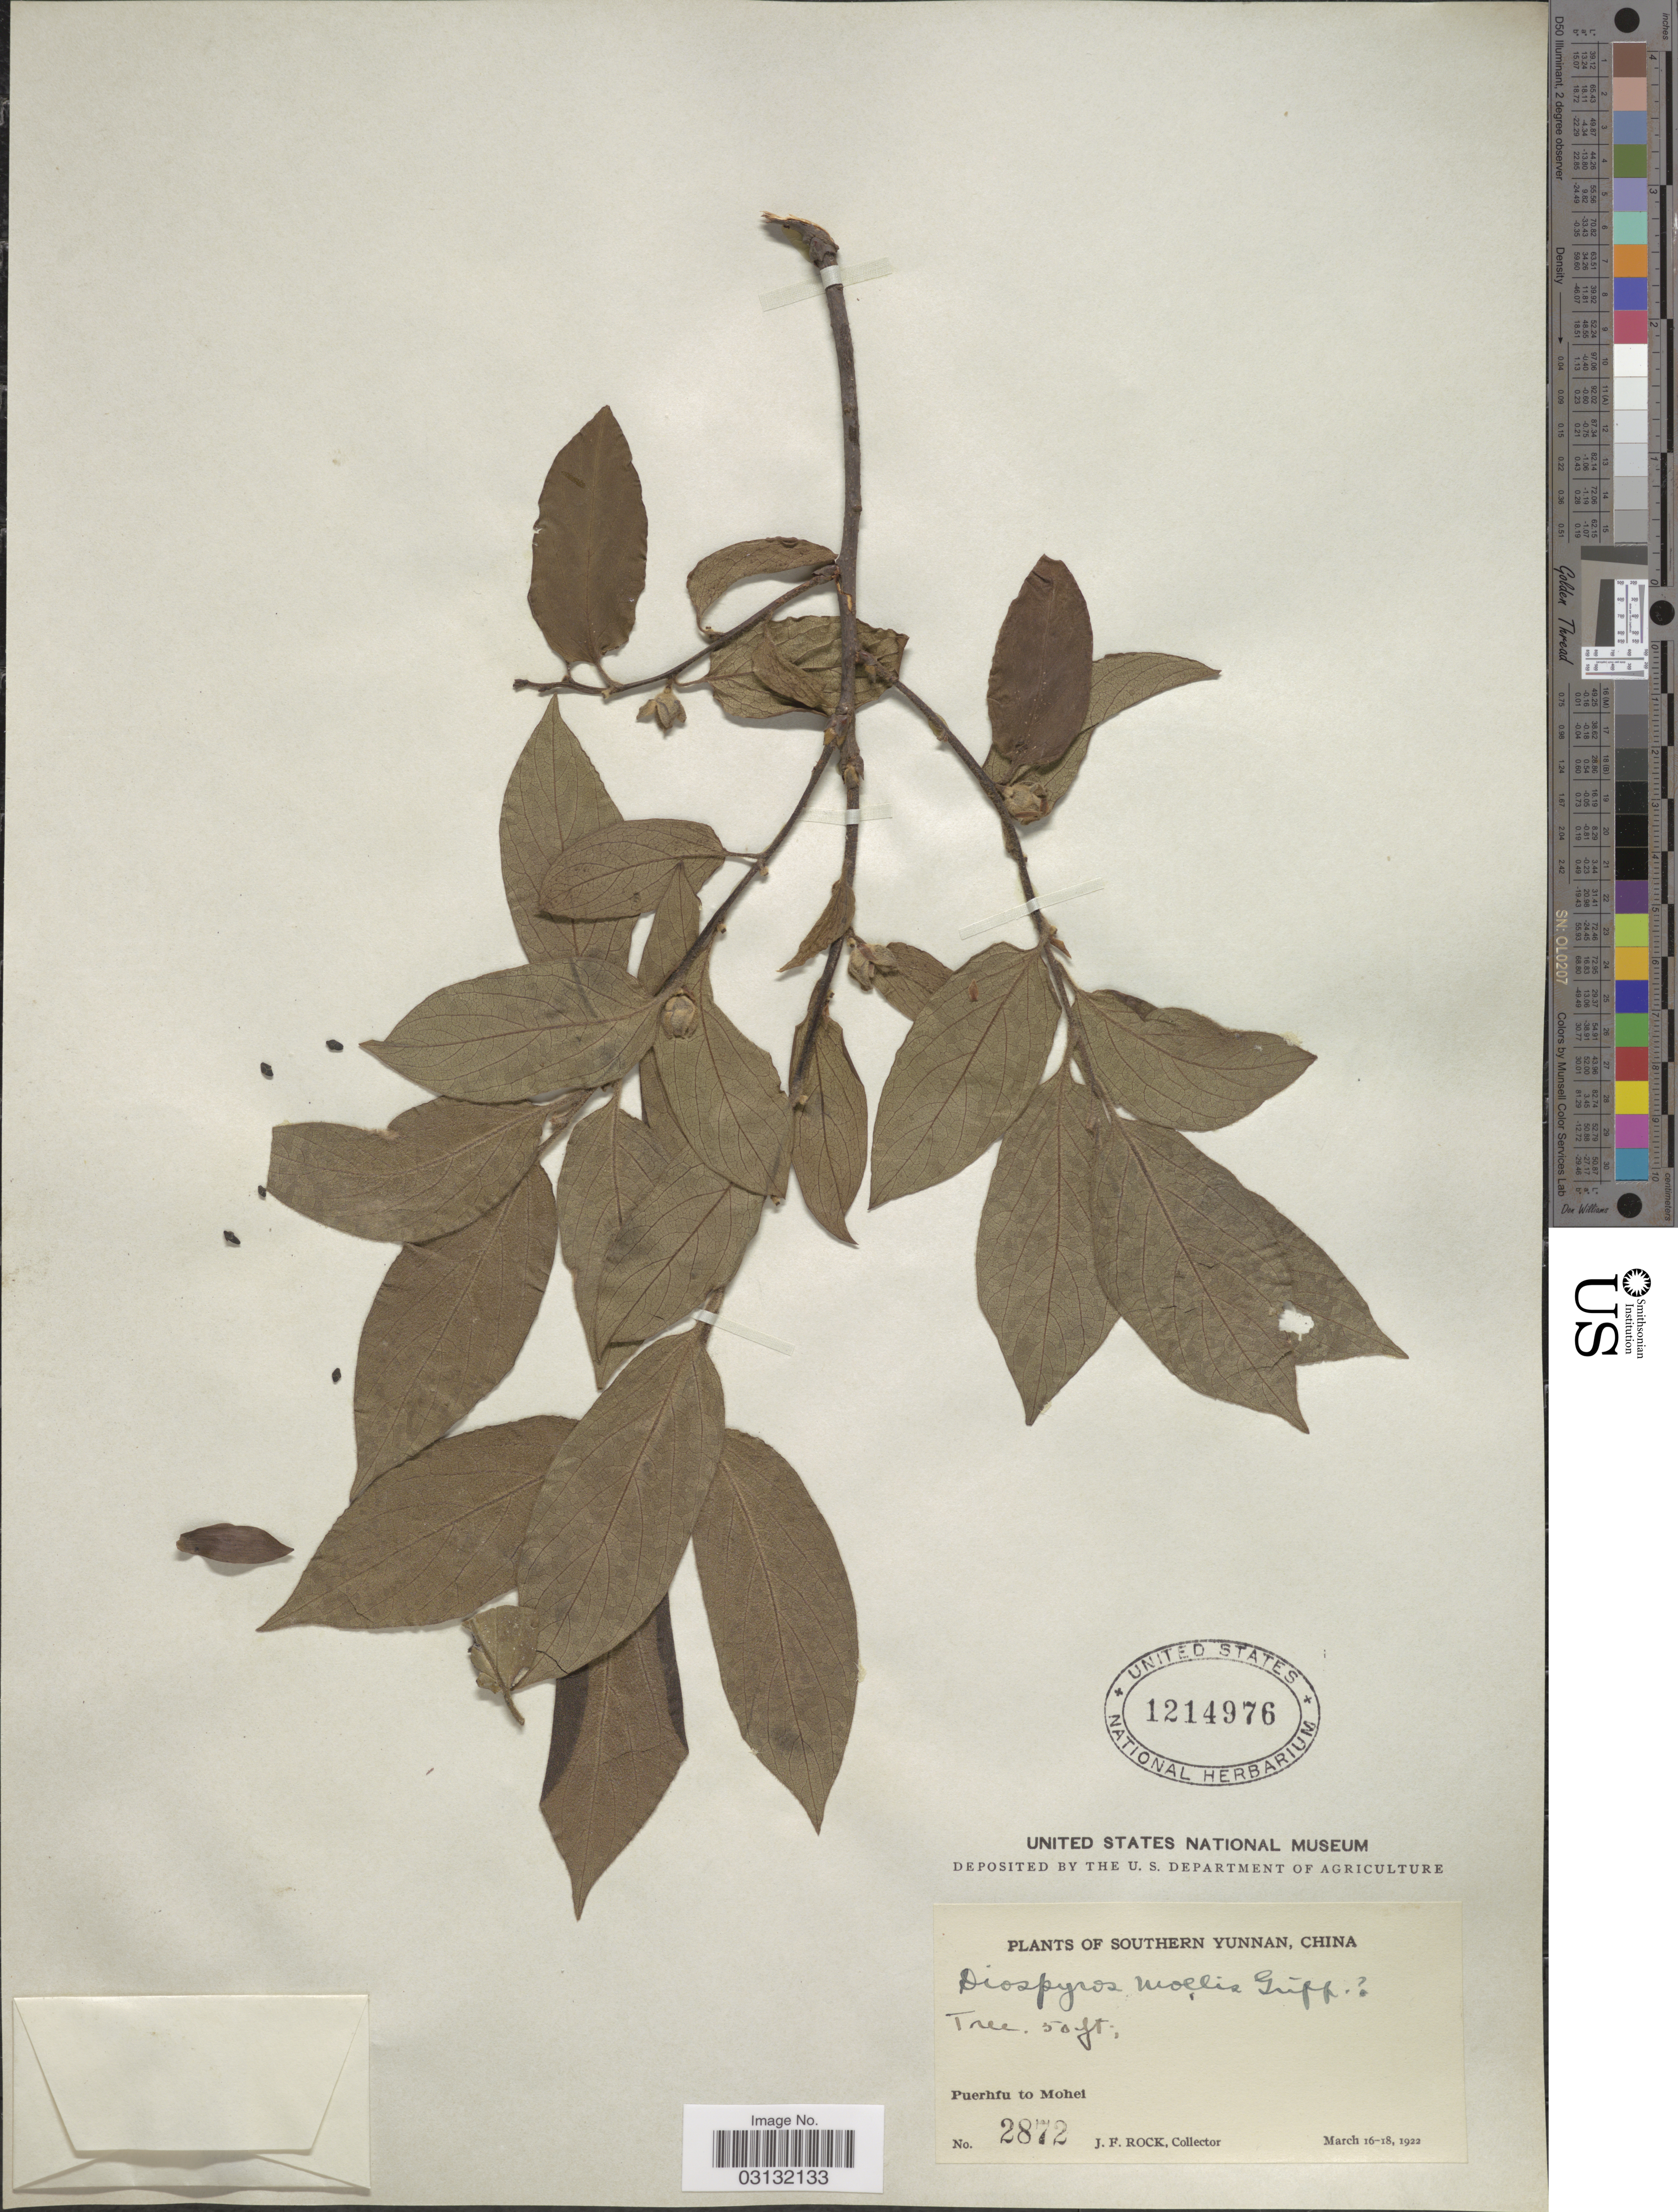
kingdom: Plantae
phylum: Tracheophyta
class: Magnoliopsida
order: Ericales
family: Ebenaceae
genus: Diospyros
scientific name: Diospyros mollis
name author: Griff.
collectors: J. Rock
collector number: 2872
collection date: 1922-03-16/1922-03-18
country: China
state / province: Yunnan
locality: Southern Yunnan, Puerhfu to Mohei.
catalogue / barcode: US 1214976